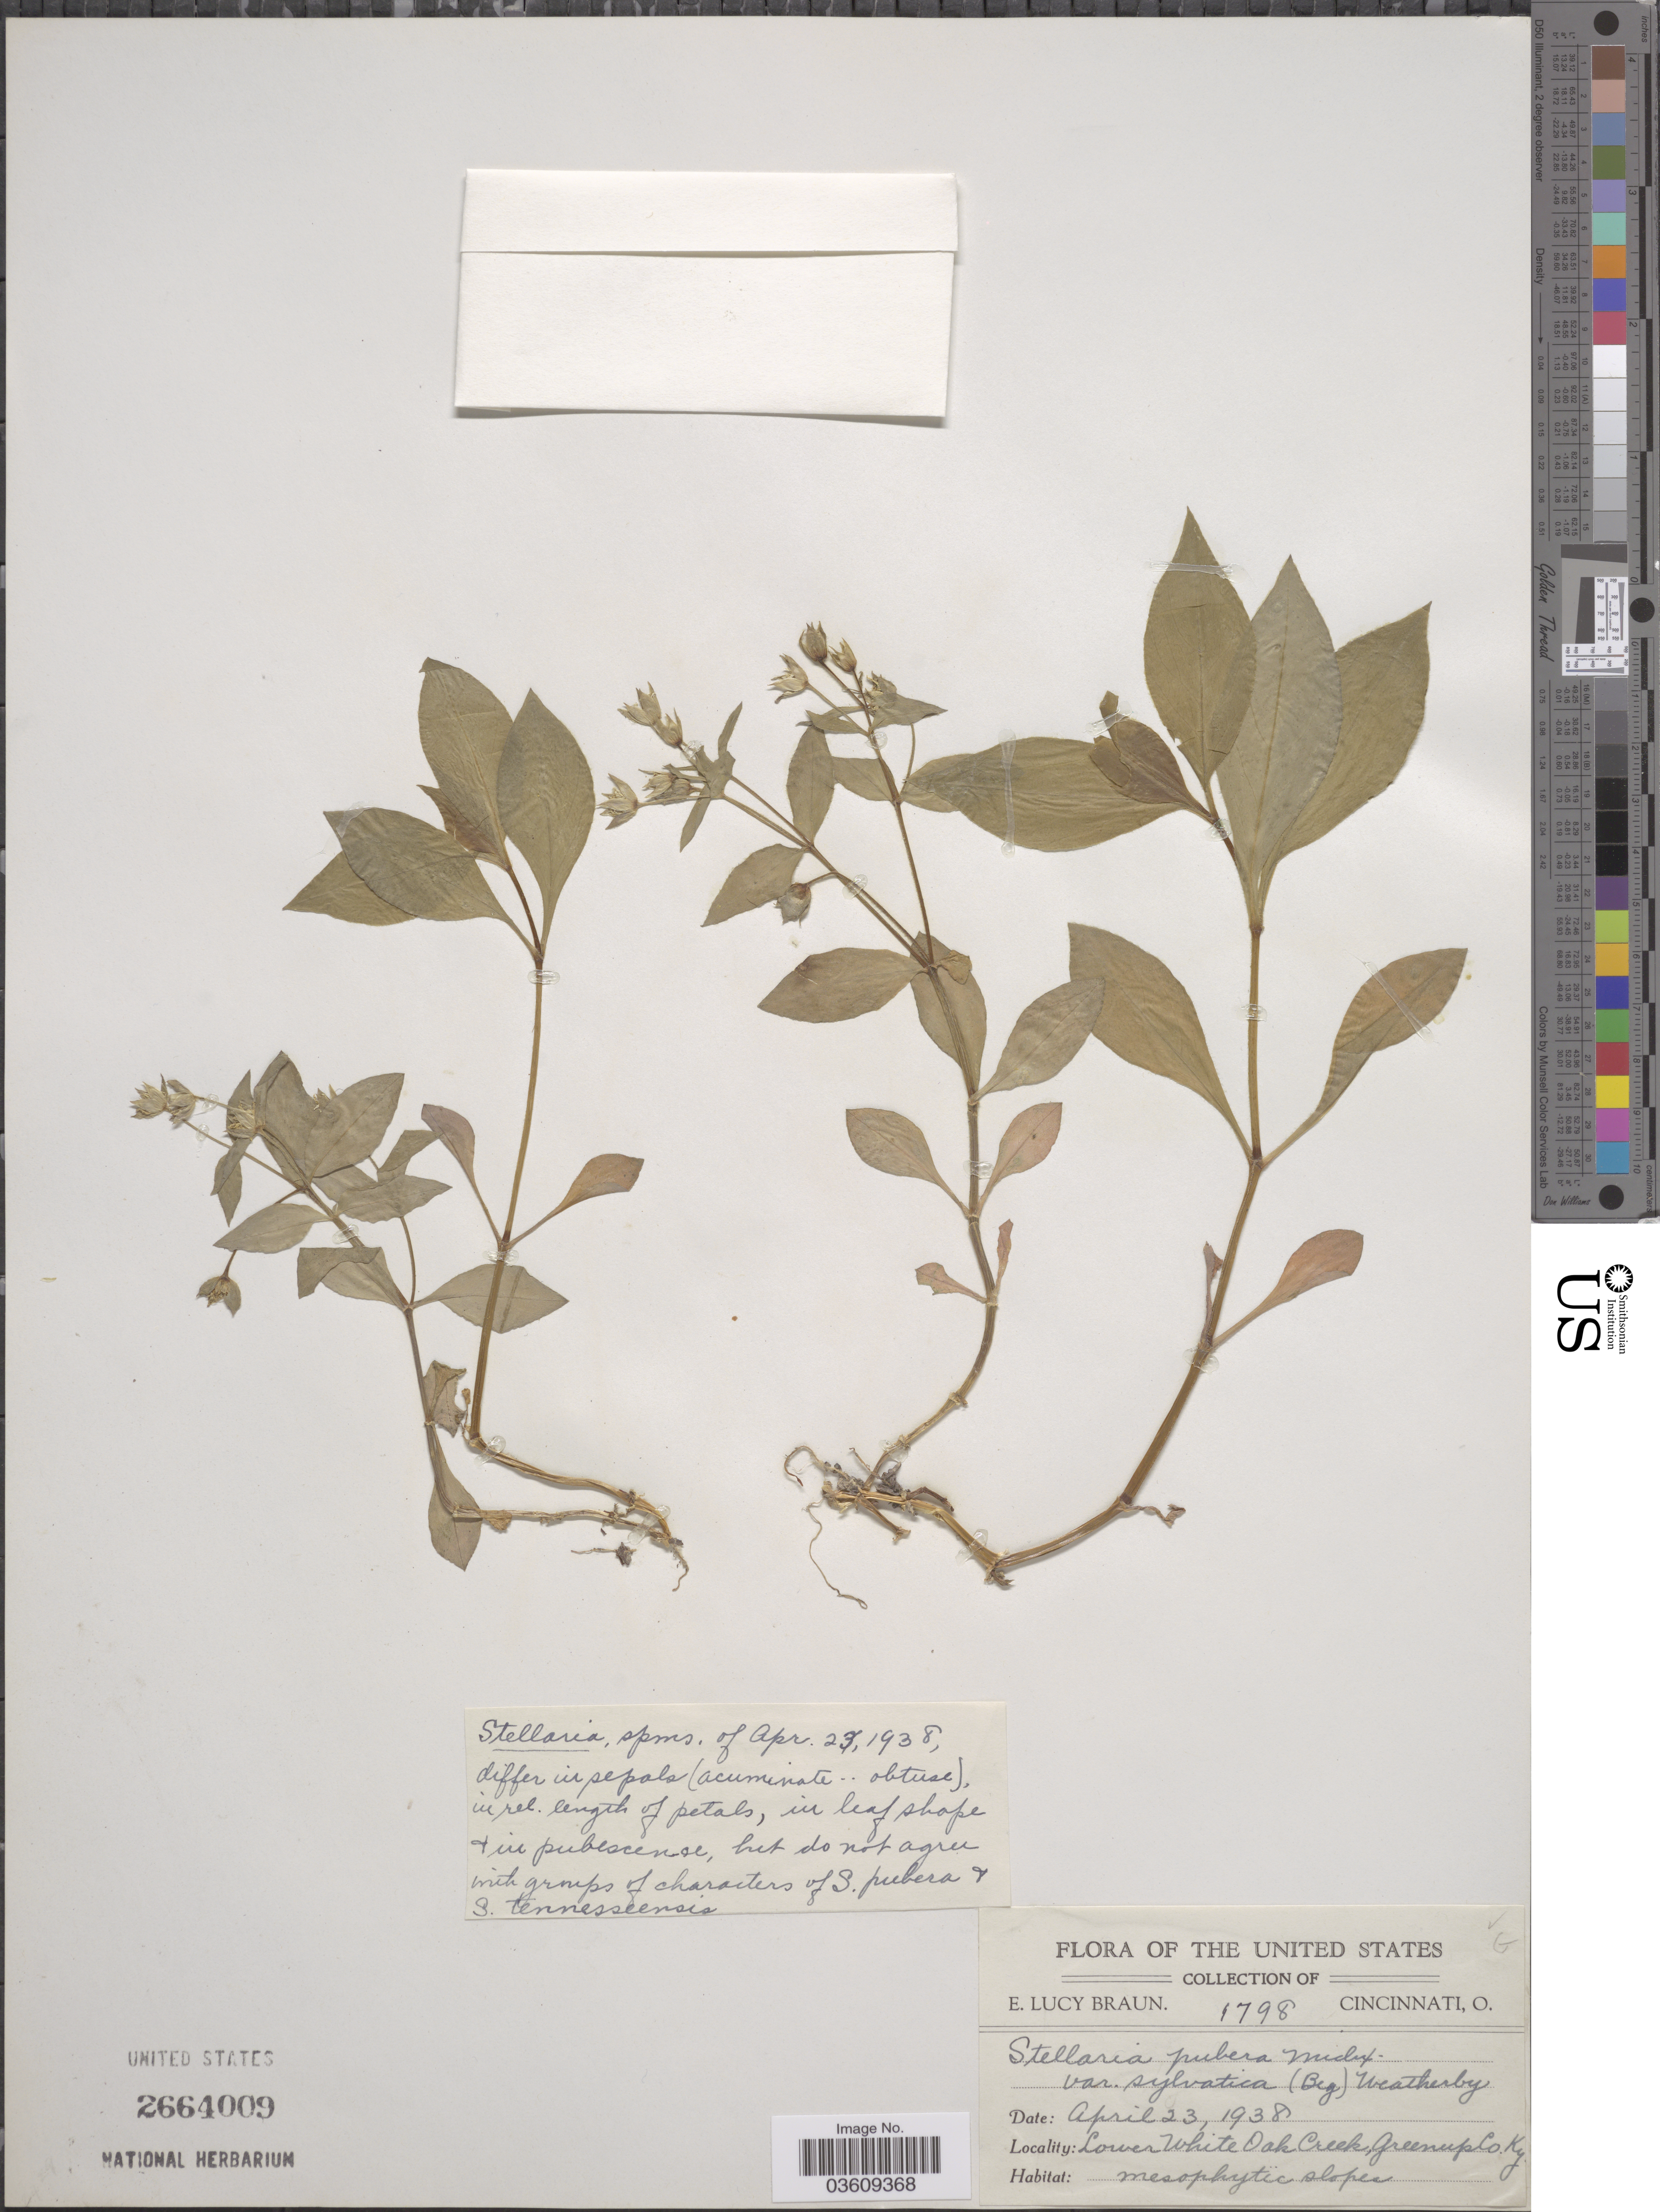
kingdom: Plantae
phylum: Tracheophyta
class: Magnoliopsida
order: Caryophyllales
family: Caryophyllaceae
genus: Stellaria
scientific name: Stellaria pubera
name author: Michx.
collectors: E. L. Braun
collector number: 1798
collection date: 1938-04-23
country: United States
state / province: Kentucky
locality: Lower White Oak Creek, Greenup Co.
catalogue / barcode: US 2664009